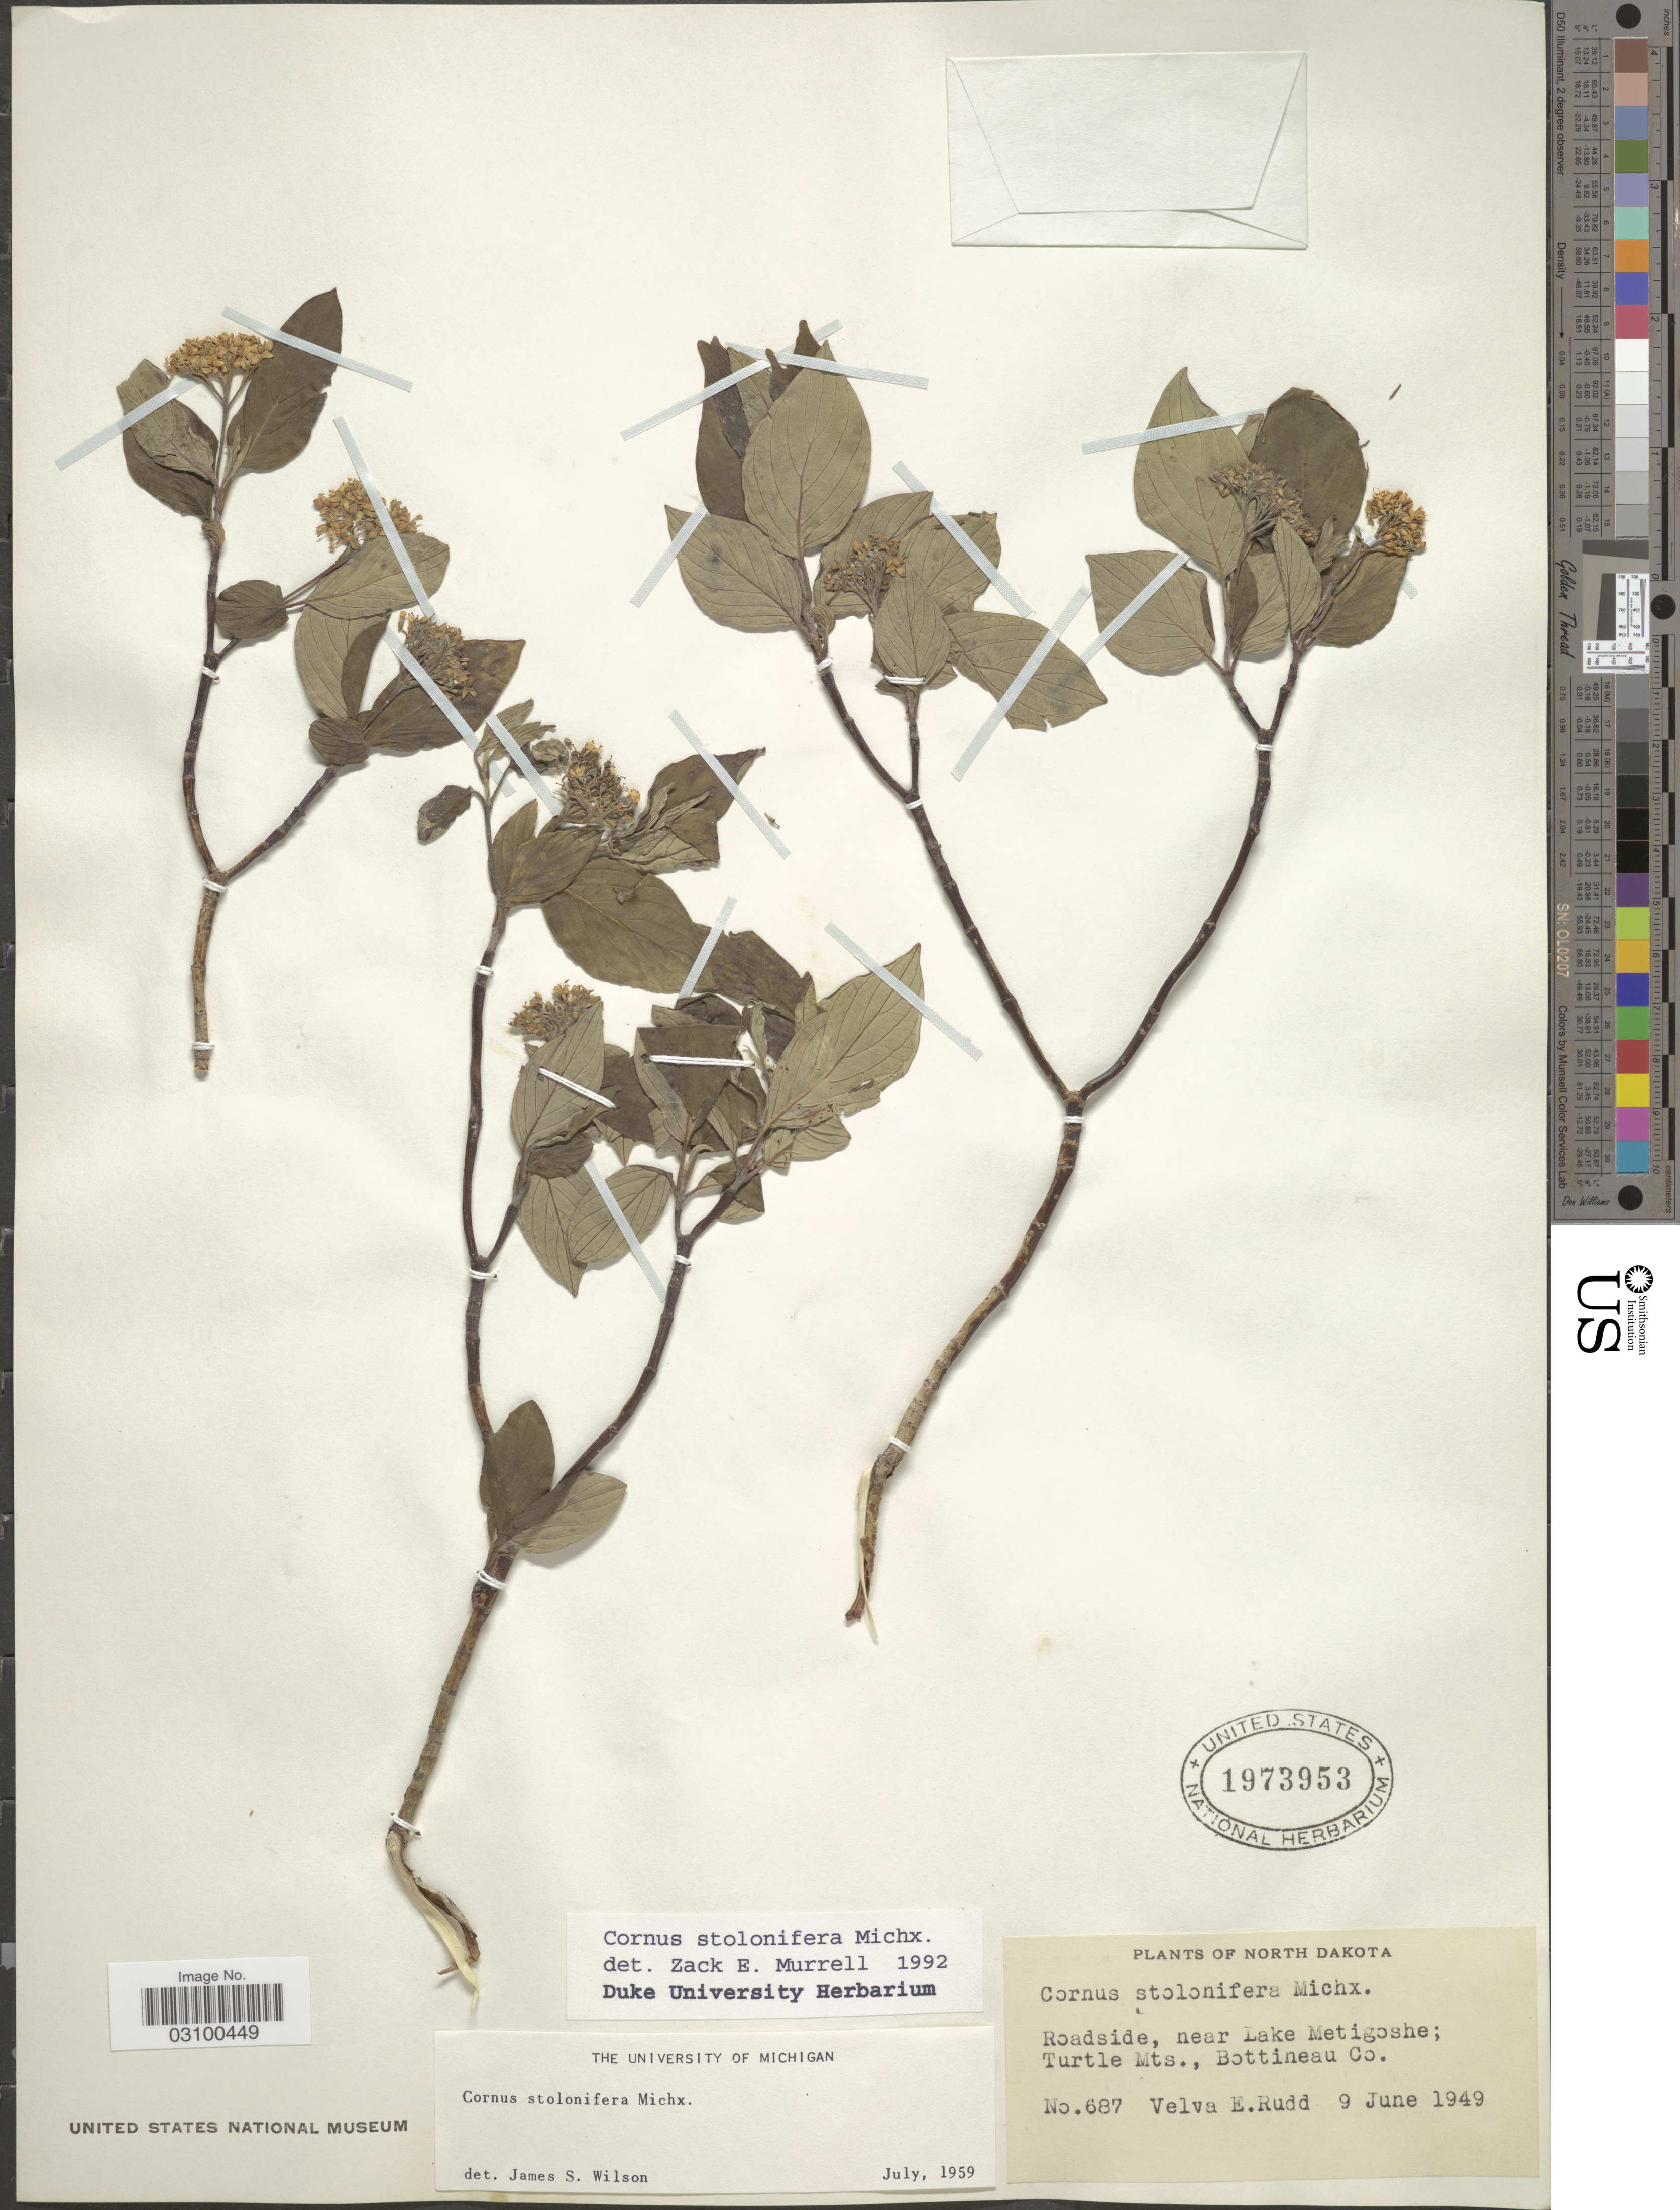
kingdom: Plantae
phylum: Tracheophyta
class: Magnoliopsida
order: Cornales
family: Cornaceae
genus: Cornus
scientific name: Cornus sericea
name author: L.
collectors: V. E. Rudd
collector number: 687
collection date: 1949-06-09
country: United States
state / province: North Dakota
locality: Roadside, near Lake Metigoshe; Turtle Mts., Bottineau Co.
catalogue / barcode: US 1973953